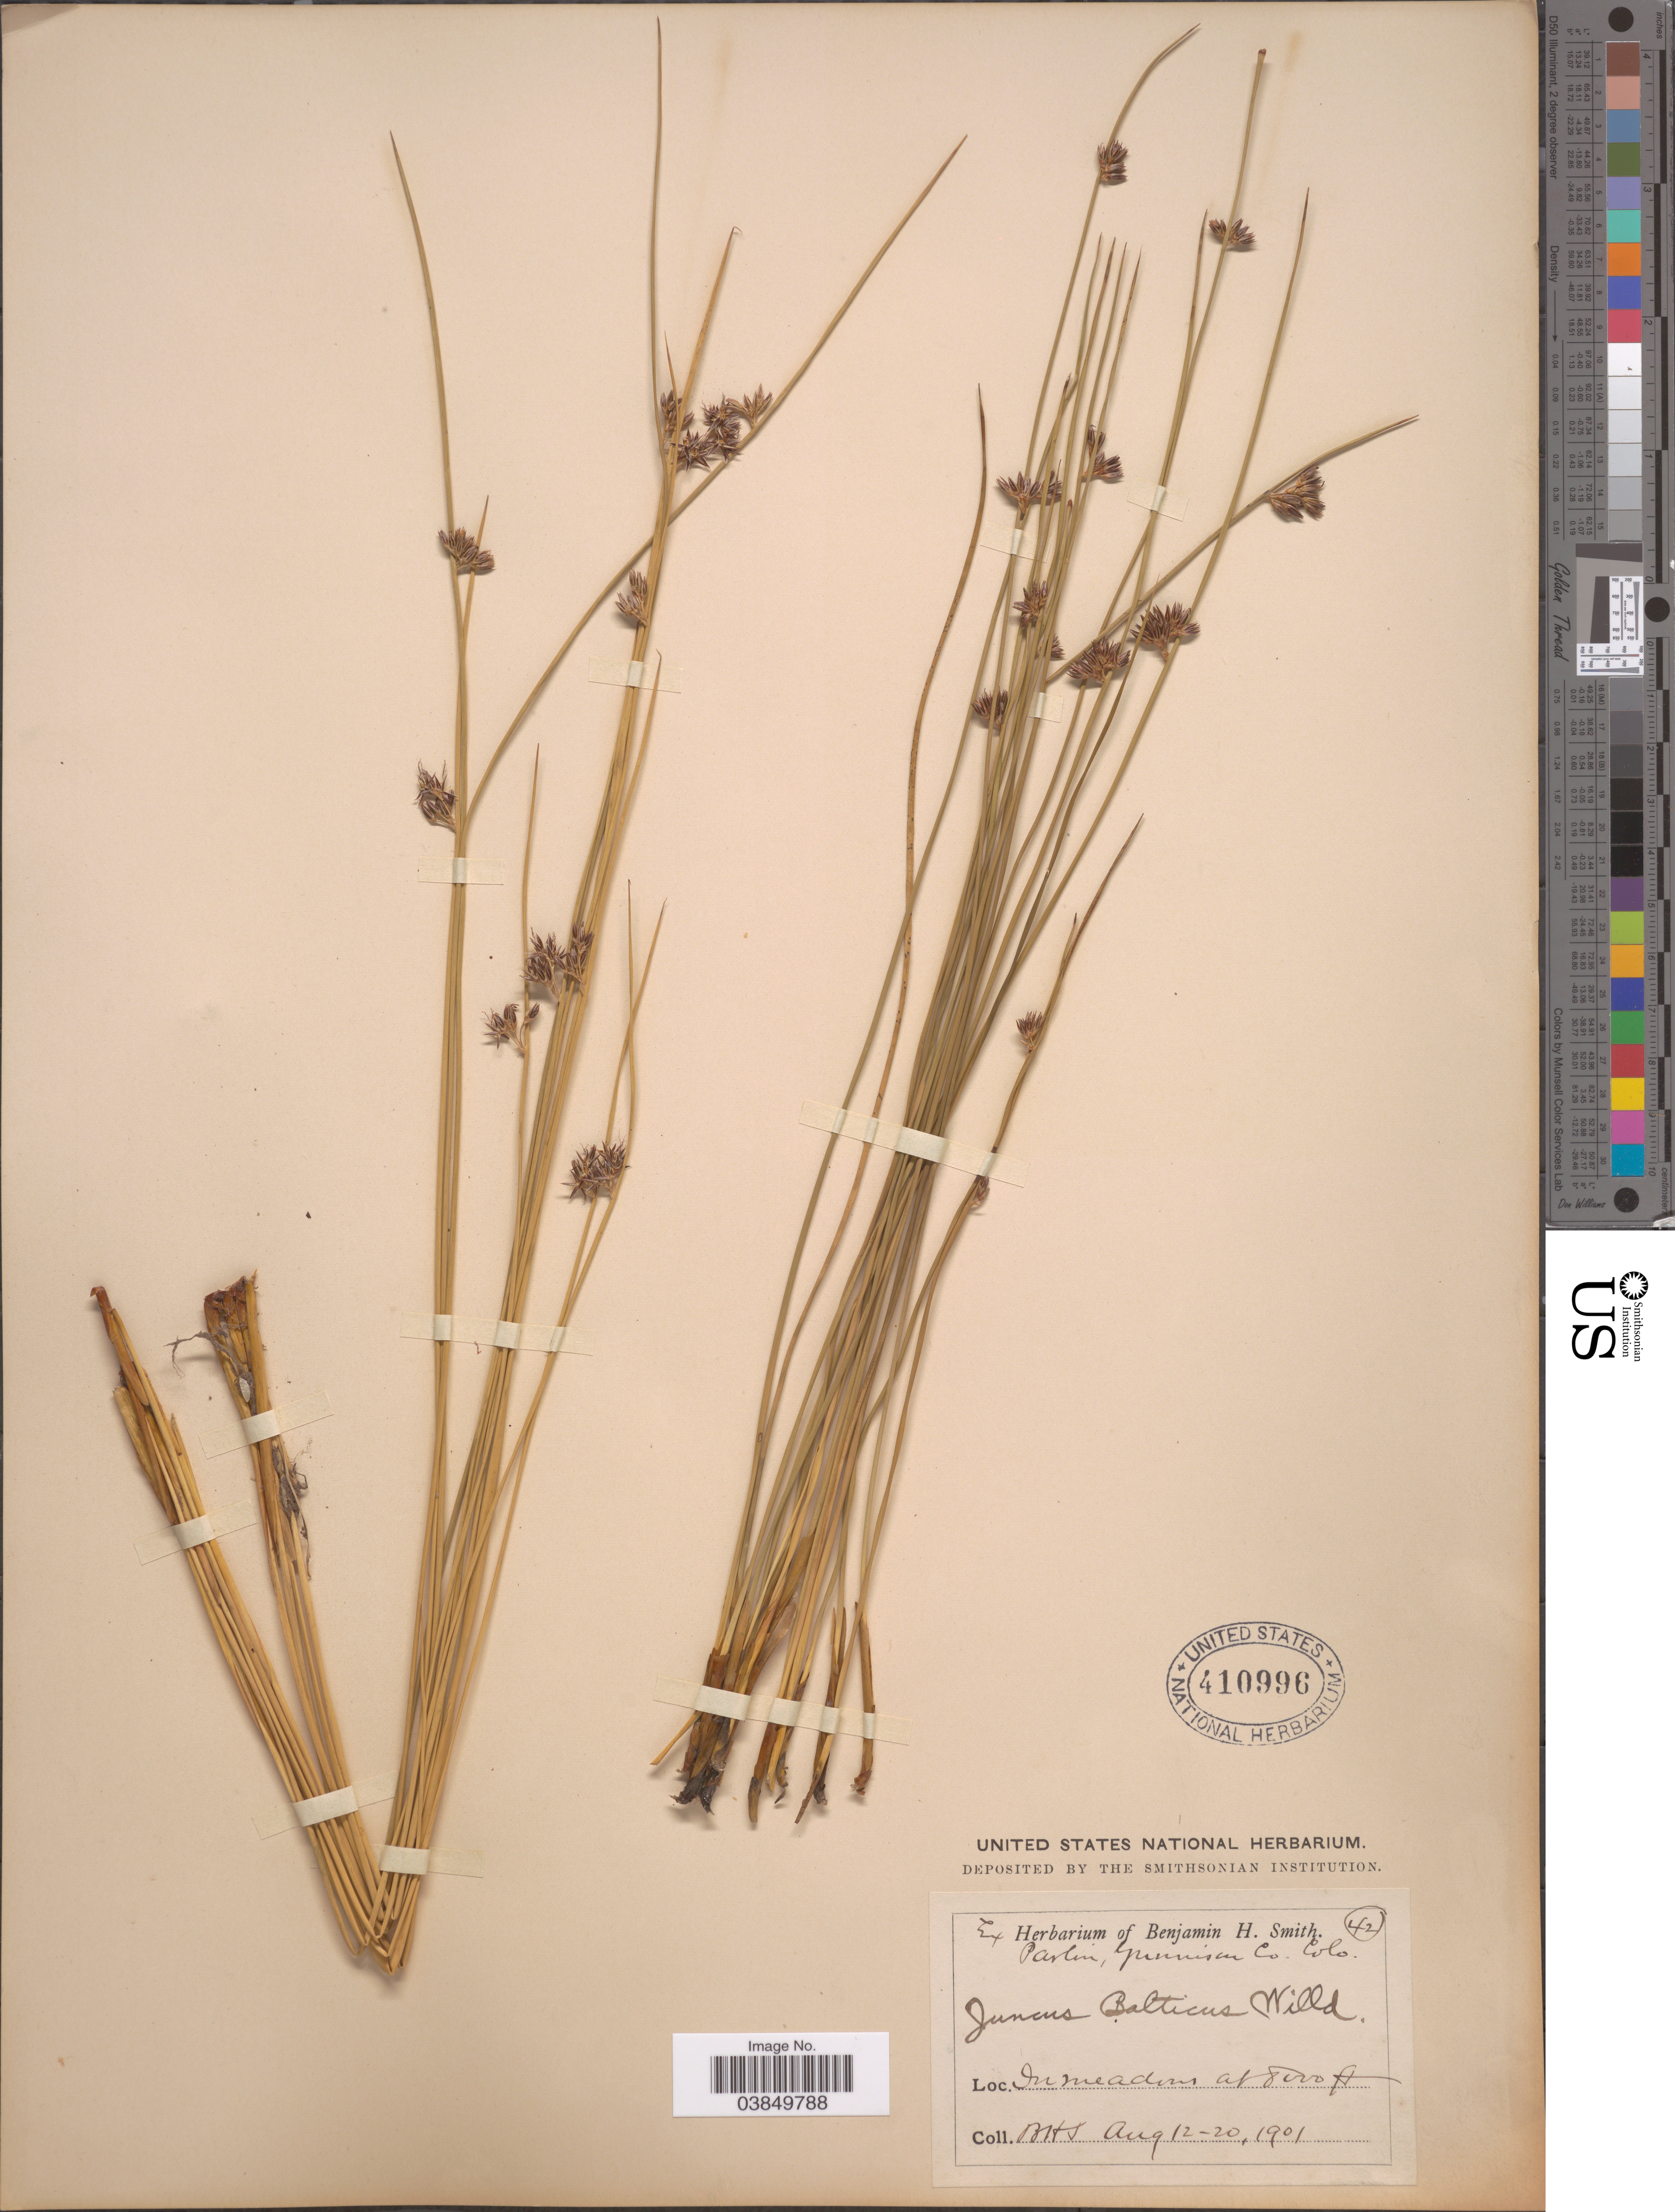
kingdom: Plantae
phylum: Tracheophyta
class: Liliopsida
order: Poales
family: Juncaceae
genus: Juncus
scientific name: Juncus balticus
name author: Willd.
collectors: B. H. Smith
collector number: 42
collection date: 1901-08-12/1901-08-20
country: United States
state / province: Colorado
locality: Parlin, Gunnison Co.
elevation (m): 2438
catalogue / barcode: US 410996